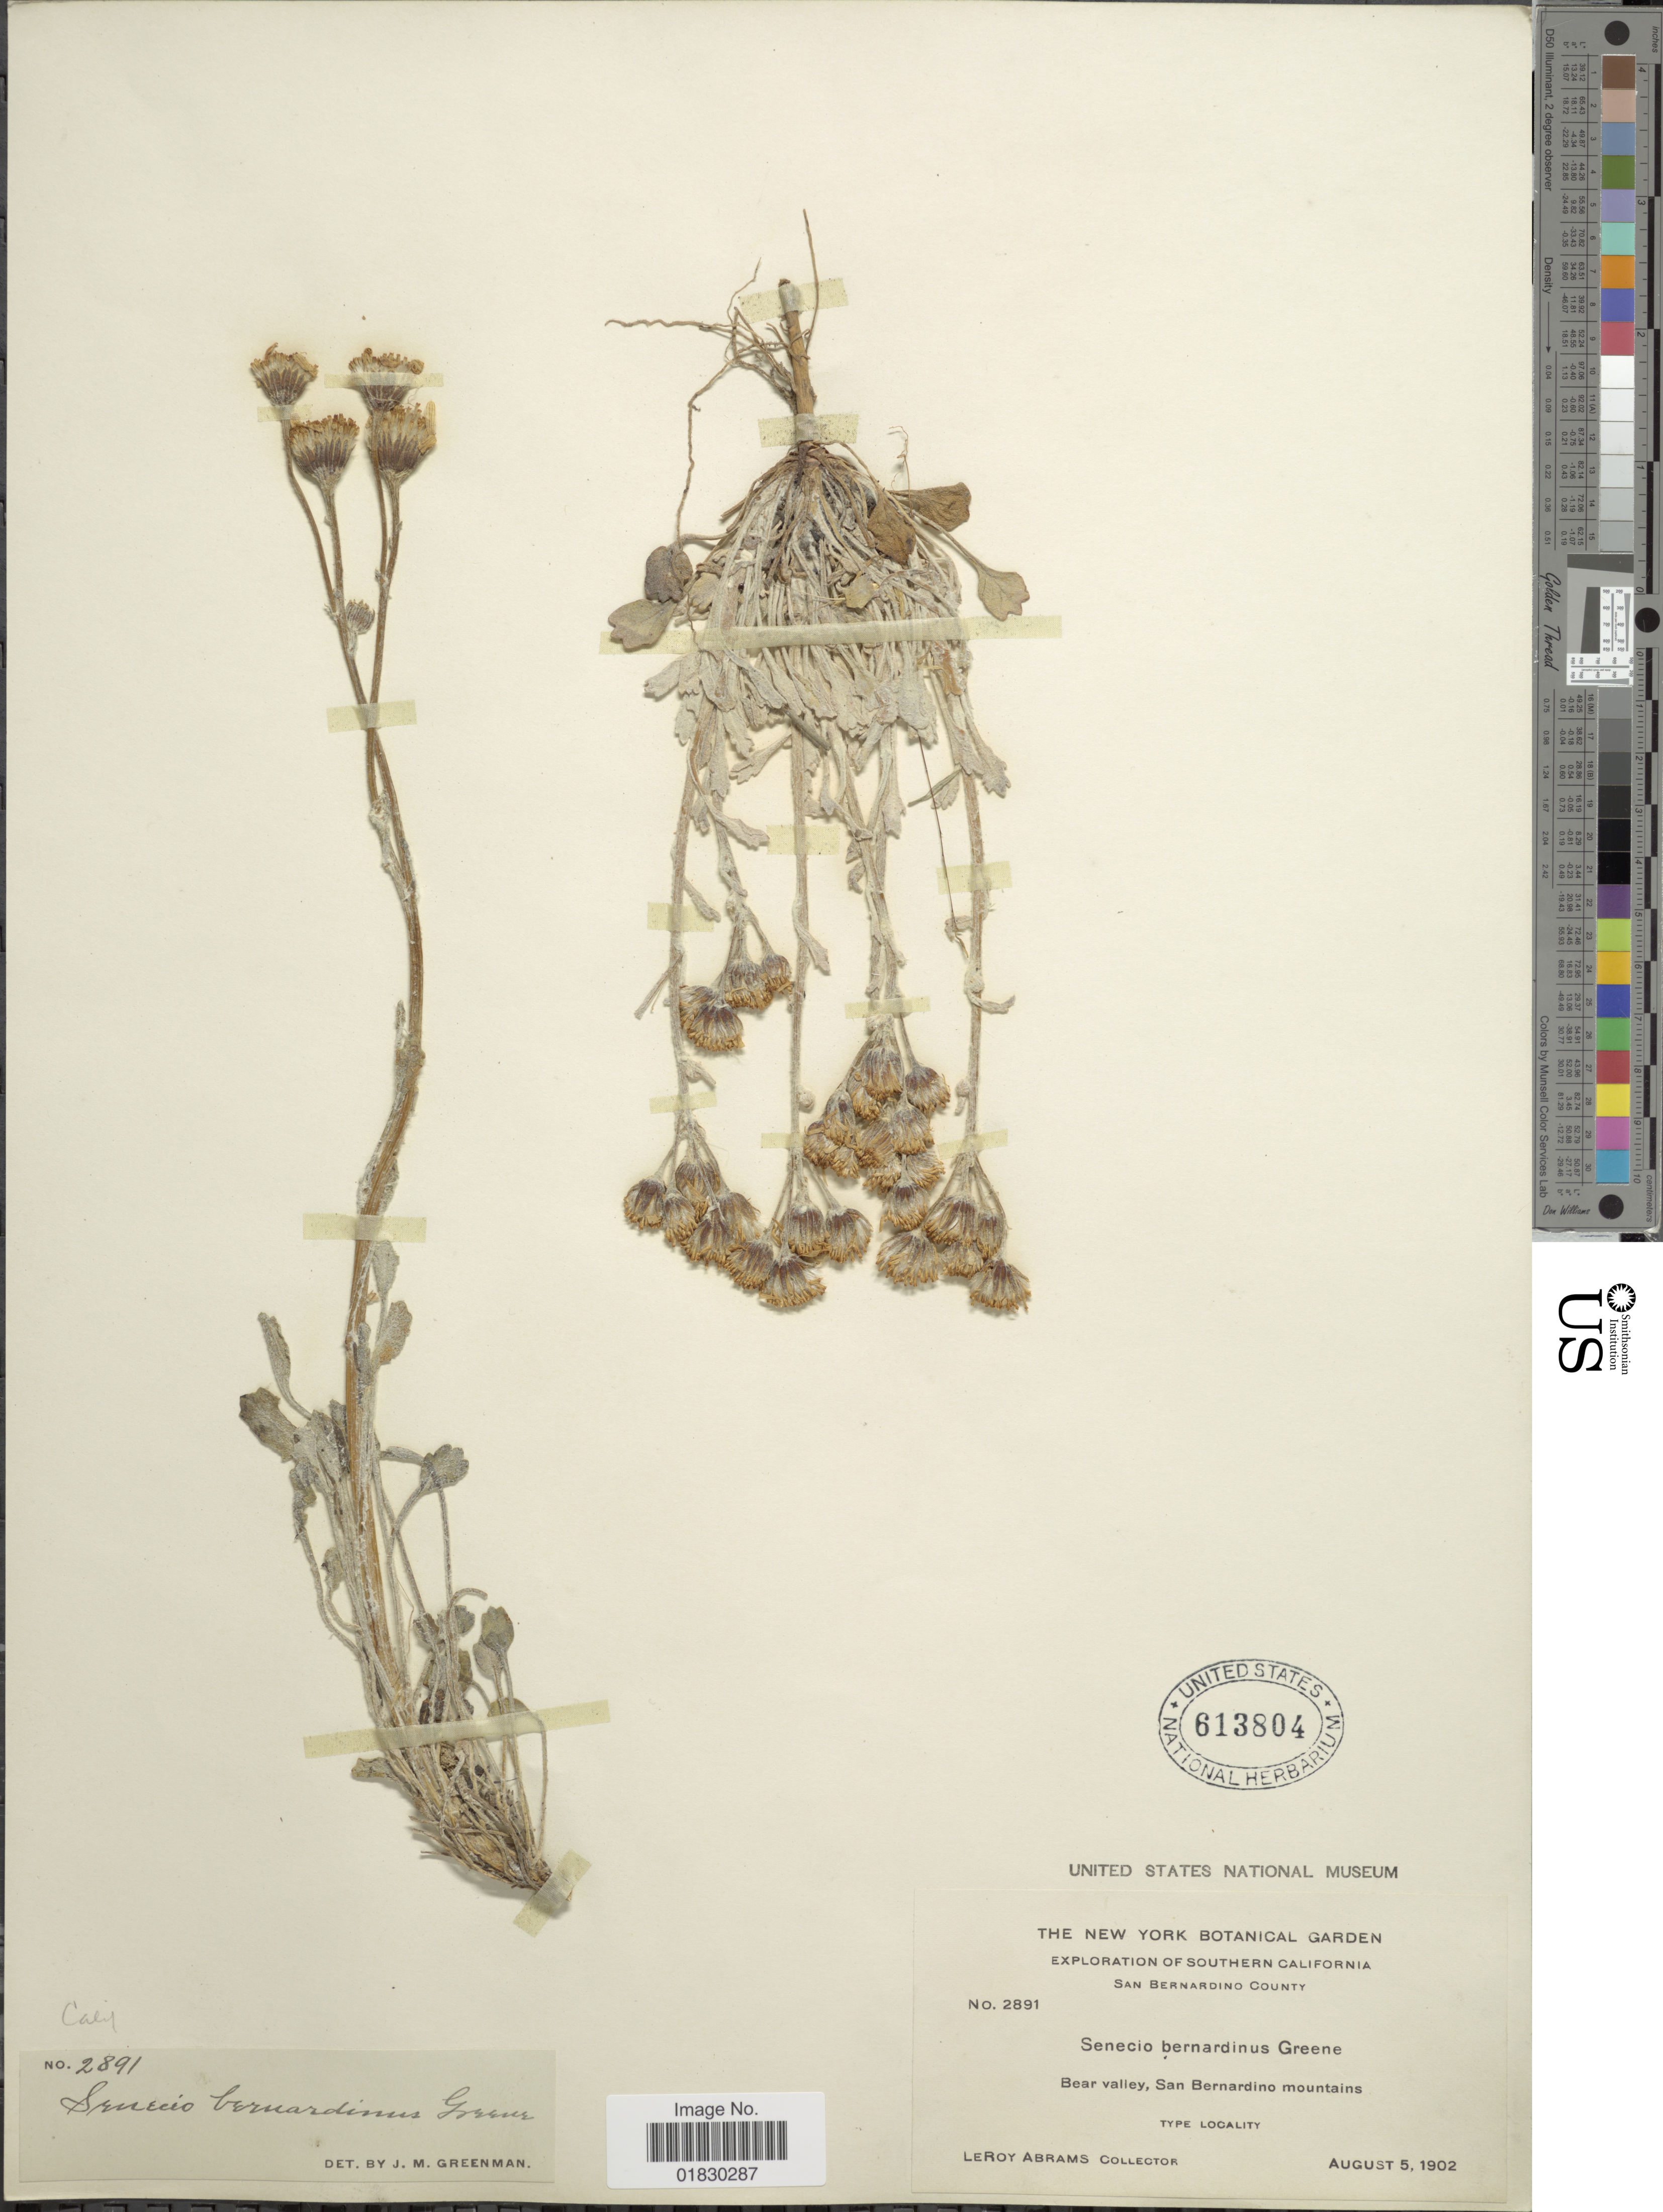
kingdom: Plantae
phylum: Tracheophyta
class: Magnoliopsida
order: Asterales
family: Asteraceae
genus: Packera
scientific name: Packera bernardina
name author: (Greene) W.A. Weber & Á. Löve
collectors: L. Abrams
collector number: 2891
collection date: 1902-08-05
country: United States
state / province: California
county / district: San Bernardino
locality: Southern California, San Bernardino County, Bear valley, San Bernardino Mountains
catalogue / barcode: US 613804